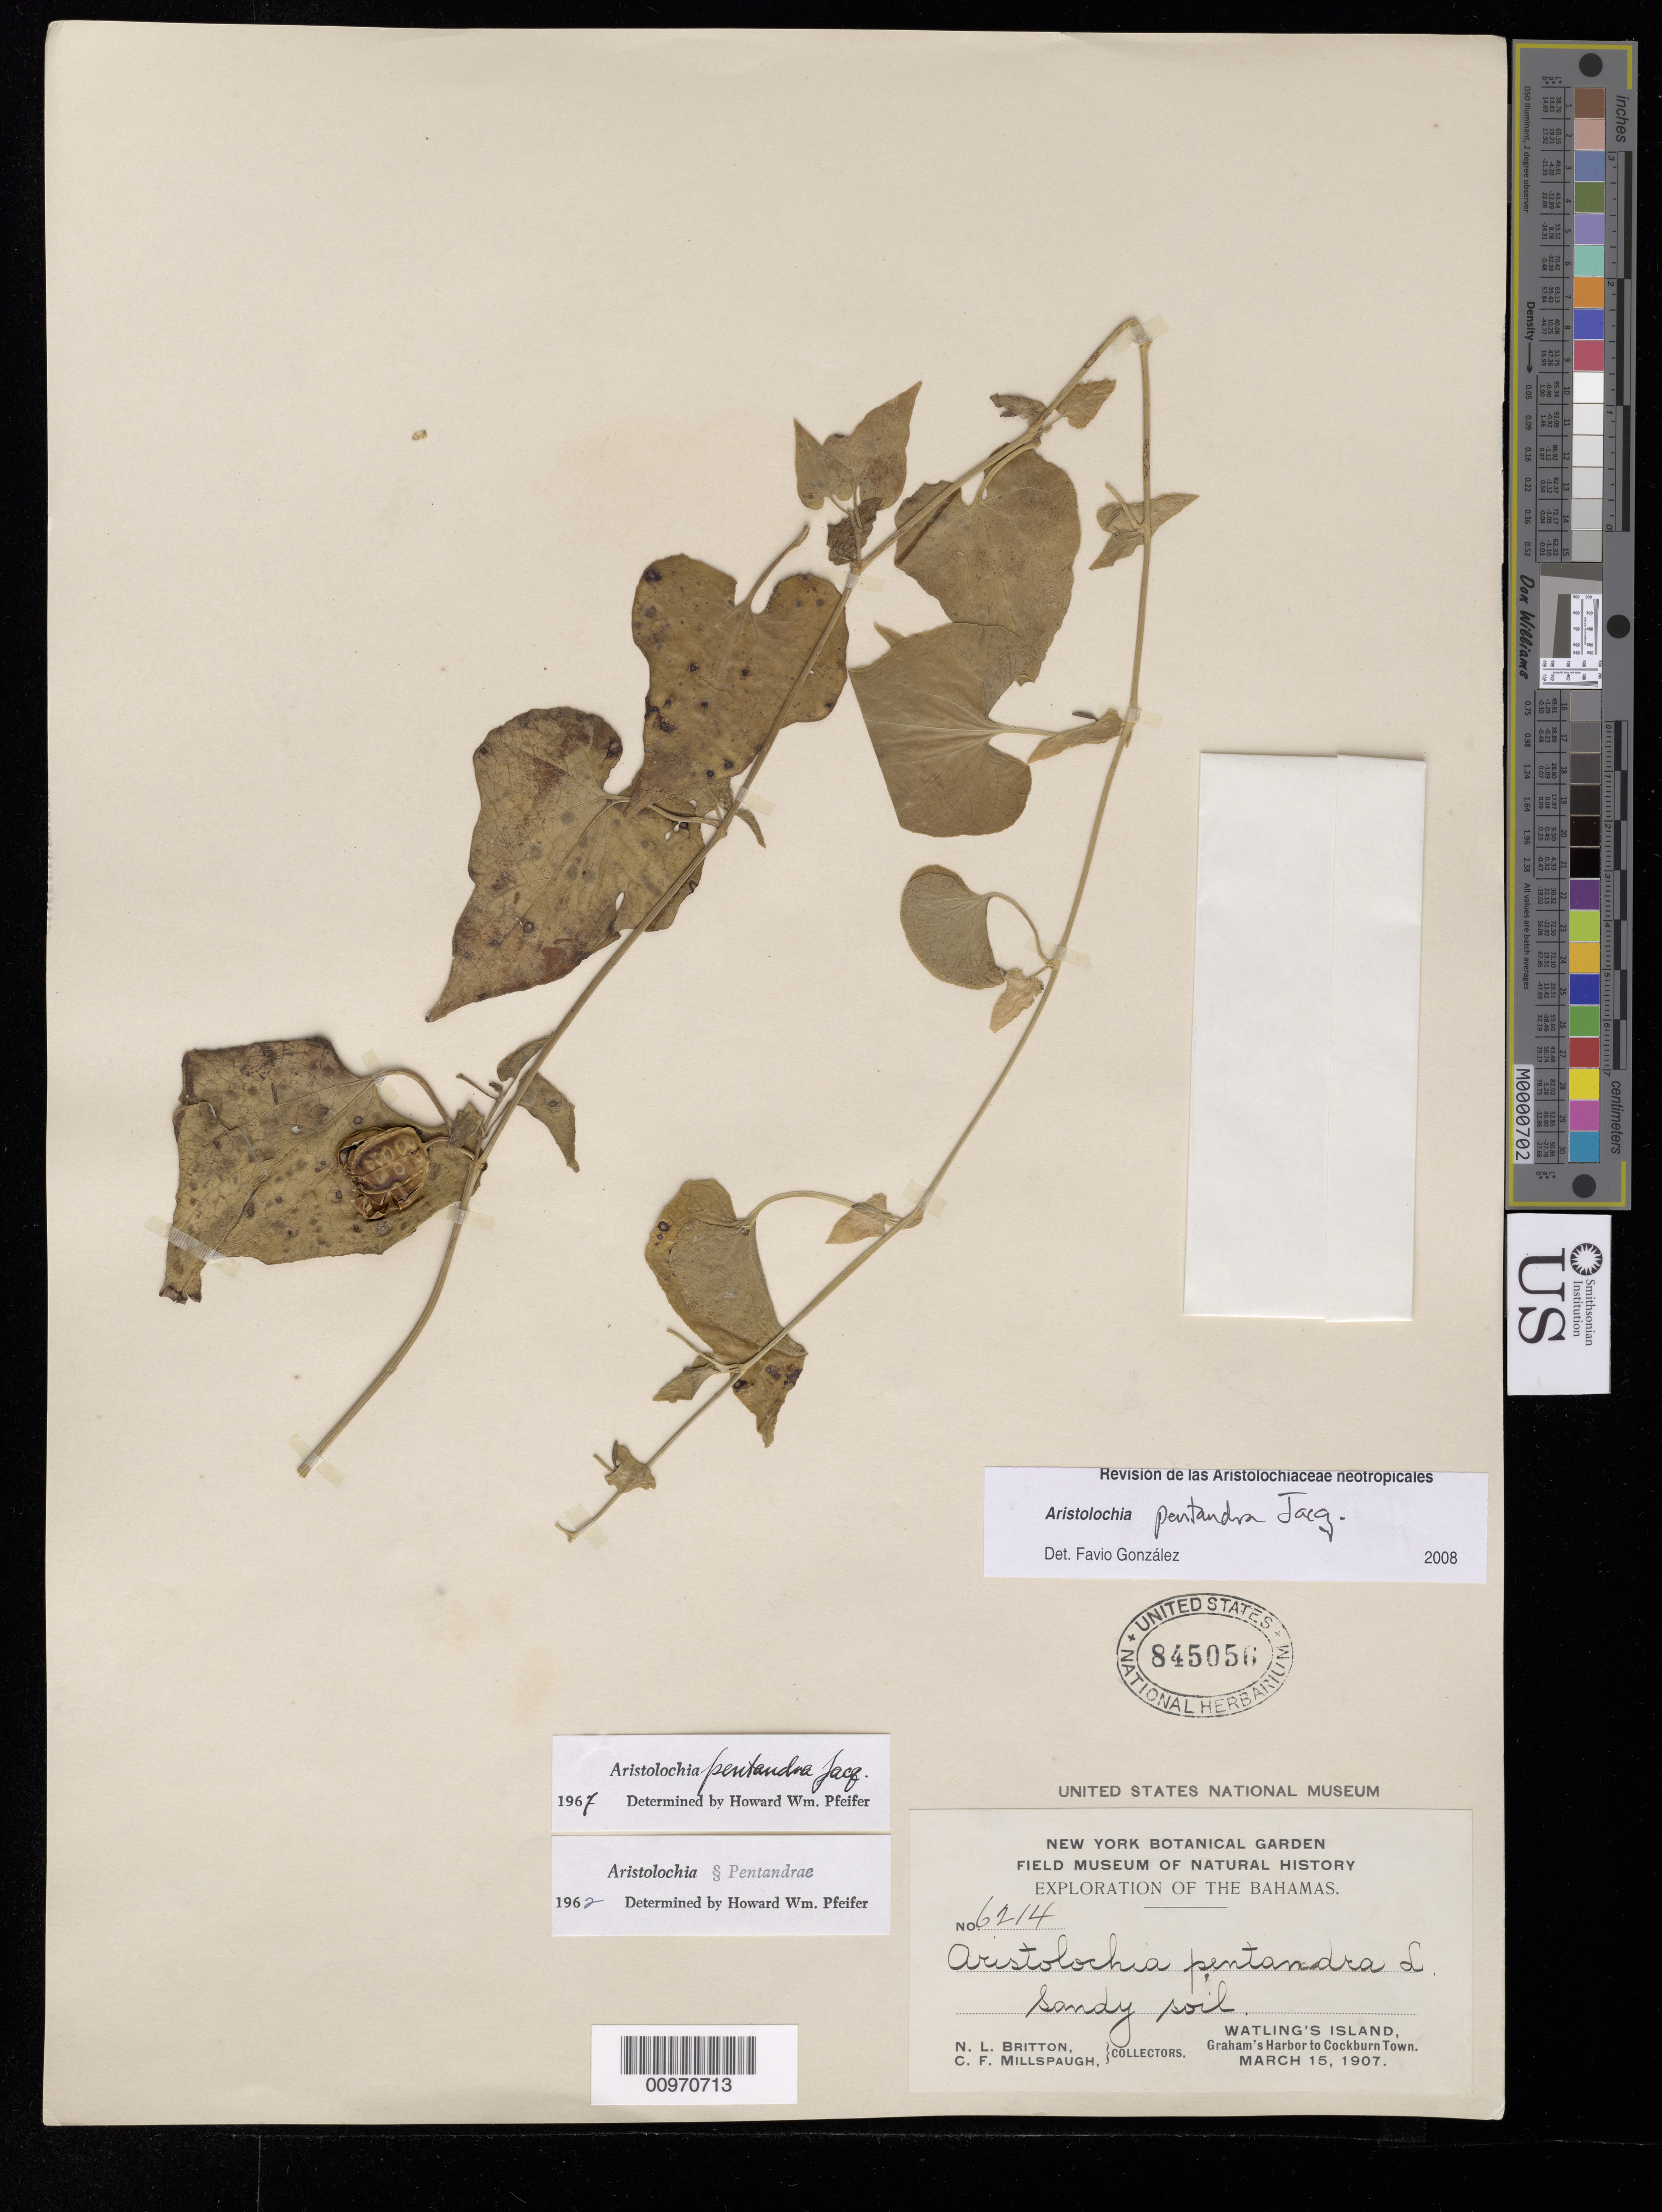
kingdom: Plantae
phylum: Tracheophyta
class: Magnoliopsida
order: Piperales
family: Aristolochiaceae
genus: Aristolochia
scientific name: Aristolochia pentandra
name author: Sessé & Moc.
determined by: González, F., (COL), Universidad Nacional de Colombia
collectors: N. Britton & C. F. Millspaugh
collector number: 6214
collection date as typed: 15 Mar 1907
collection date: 1907-03-15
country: Bahamas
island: Watling's I.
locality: Graham's Harbor to Cockburn Town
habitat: Sandy soil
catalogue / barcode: US 845056